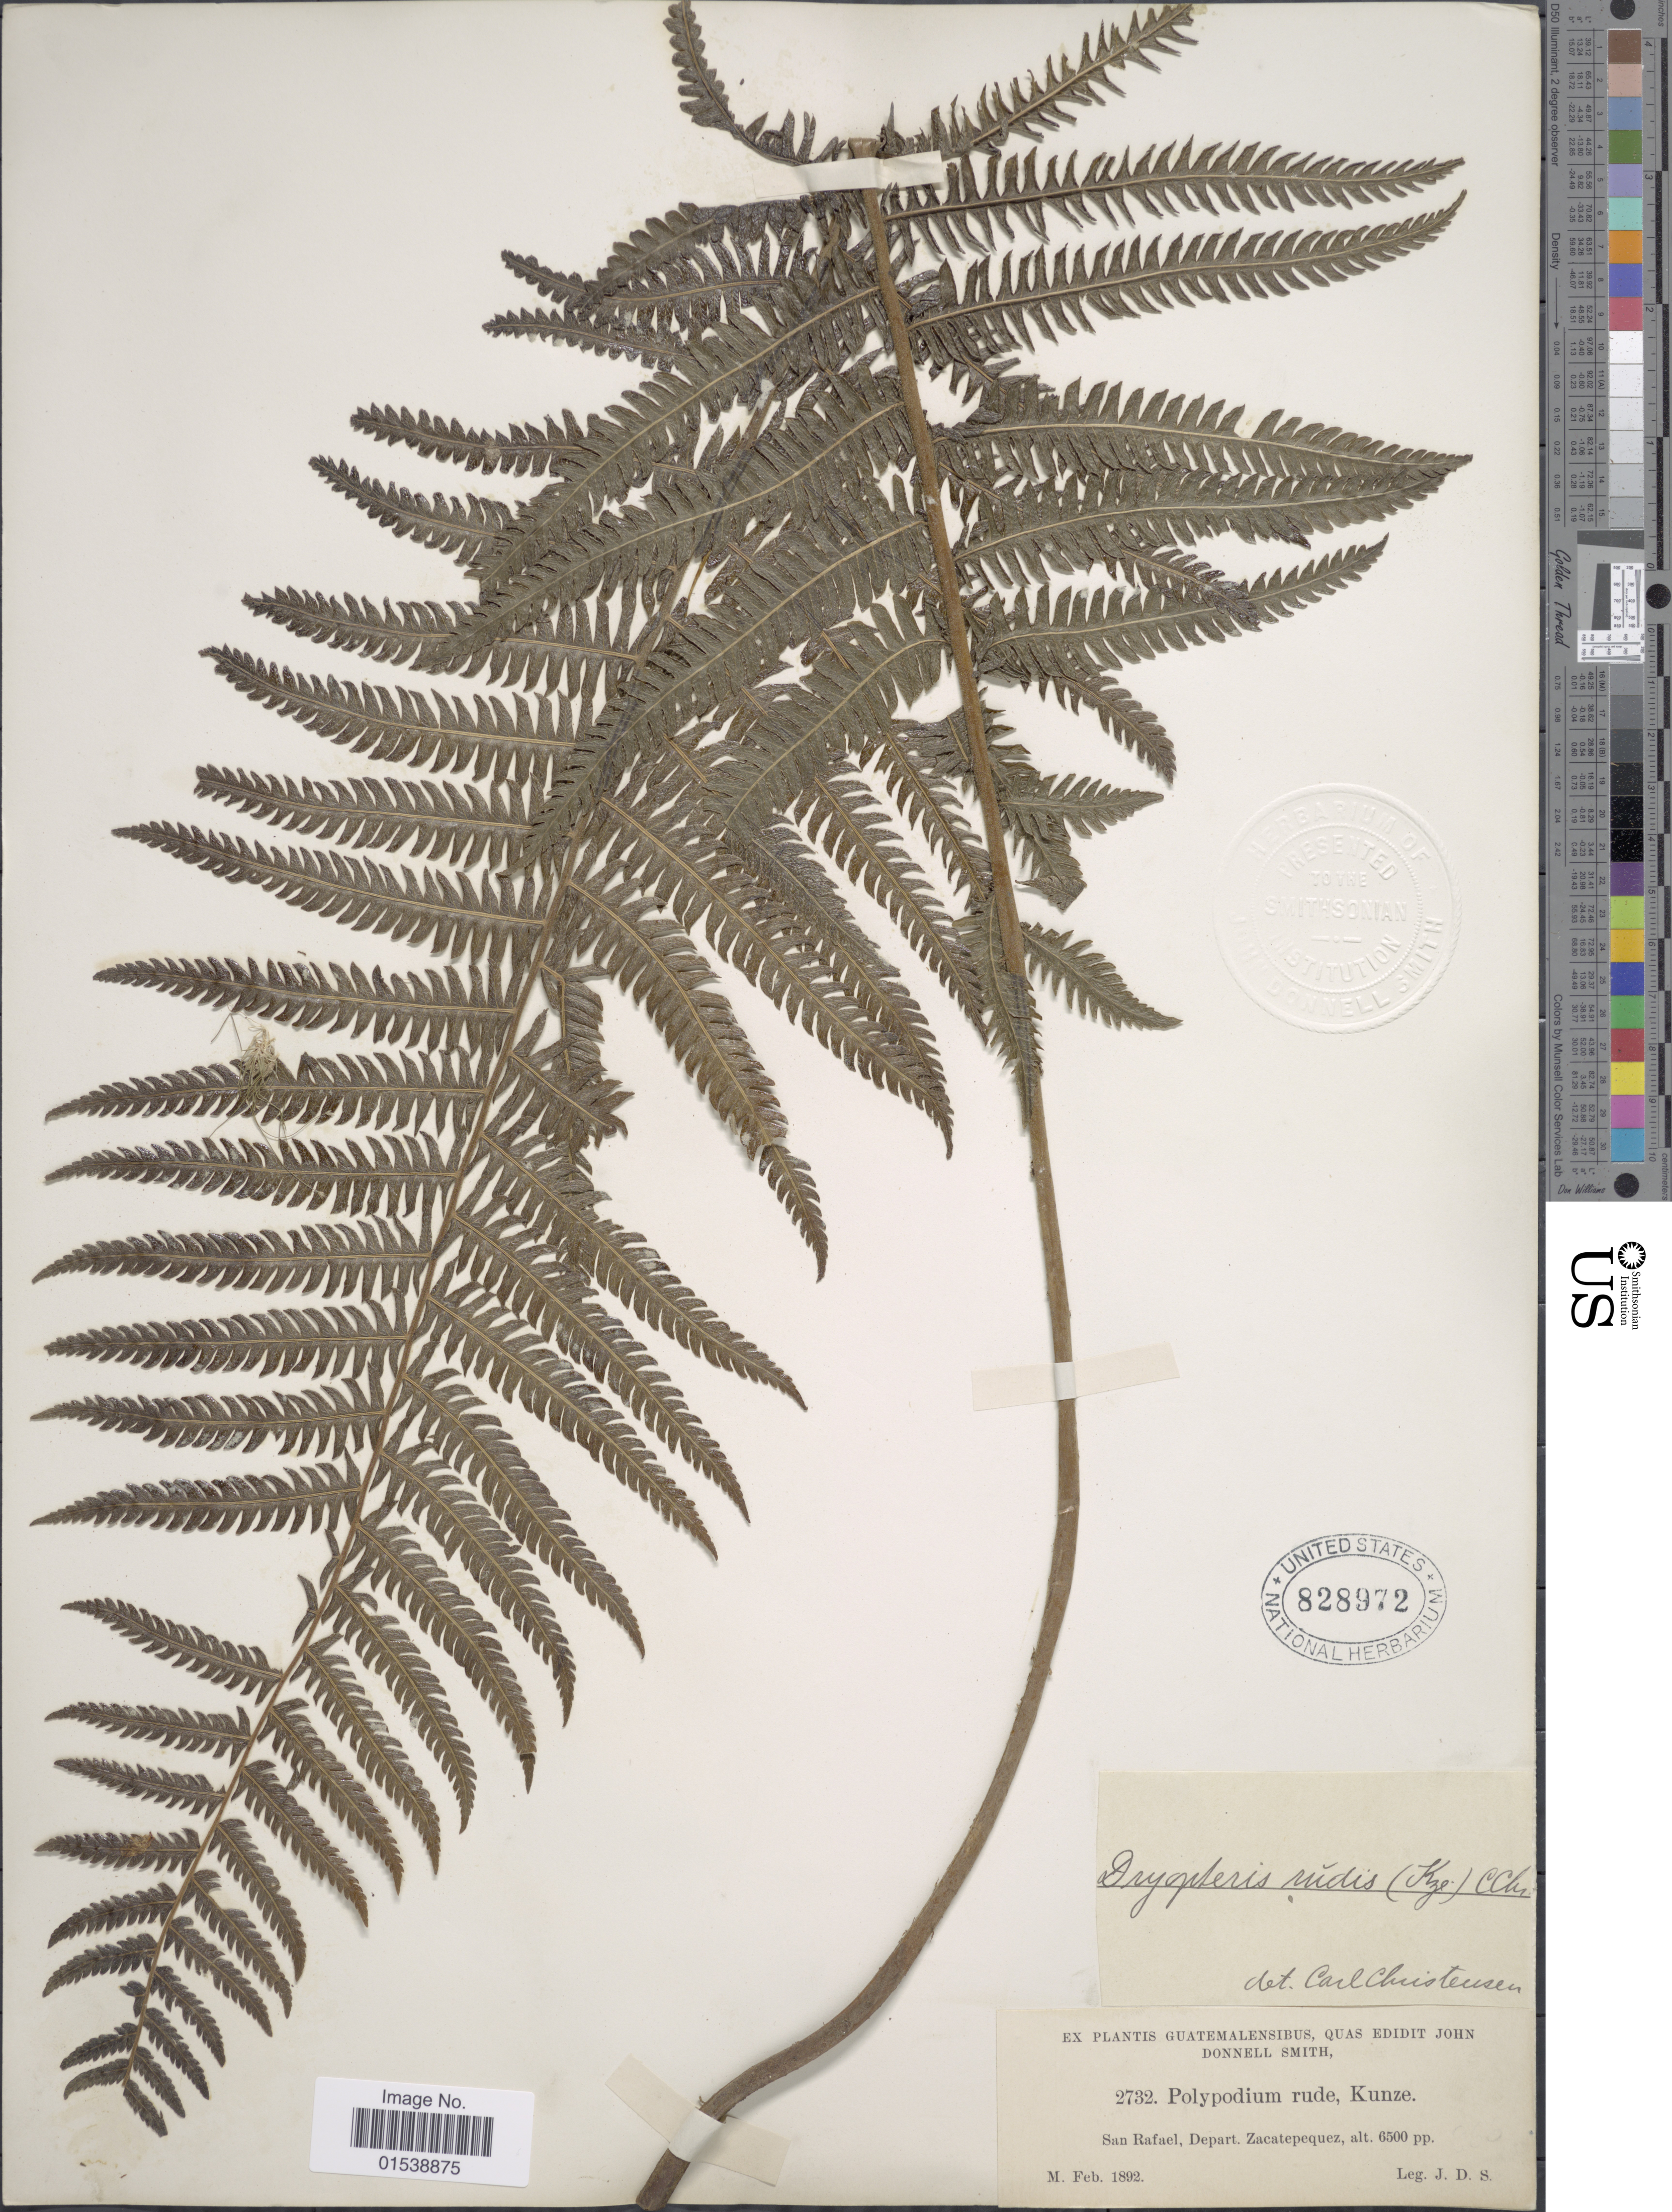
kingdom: Plantae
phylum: Tracheophyta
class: Polypodiopsida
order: Polypodiales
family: Thelypteridaceae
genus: Amauropelta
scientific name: Amauropelta rudis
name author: (Kunze) Pic. Serm.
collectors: J. Donnell Smith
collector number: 2732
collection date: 1892-02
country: Guatemala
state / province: Sacatepéquez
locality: San Rafel, Depart. Zacatepequez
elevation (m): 1981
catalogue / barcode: US 828972